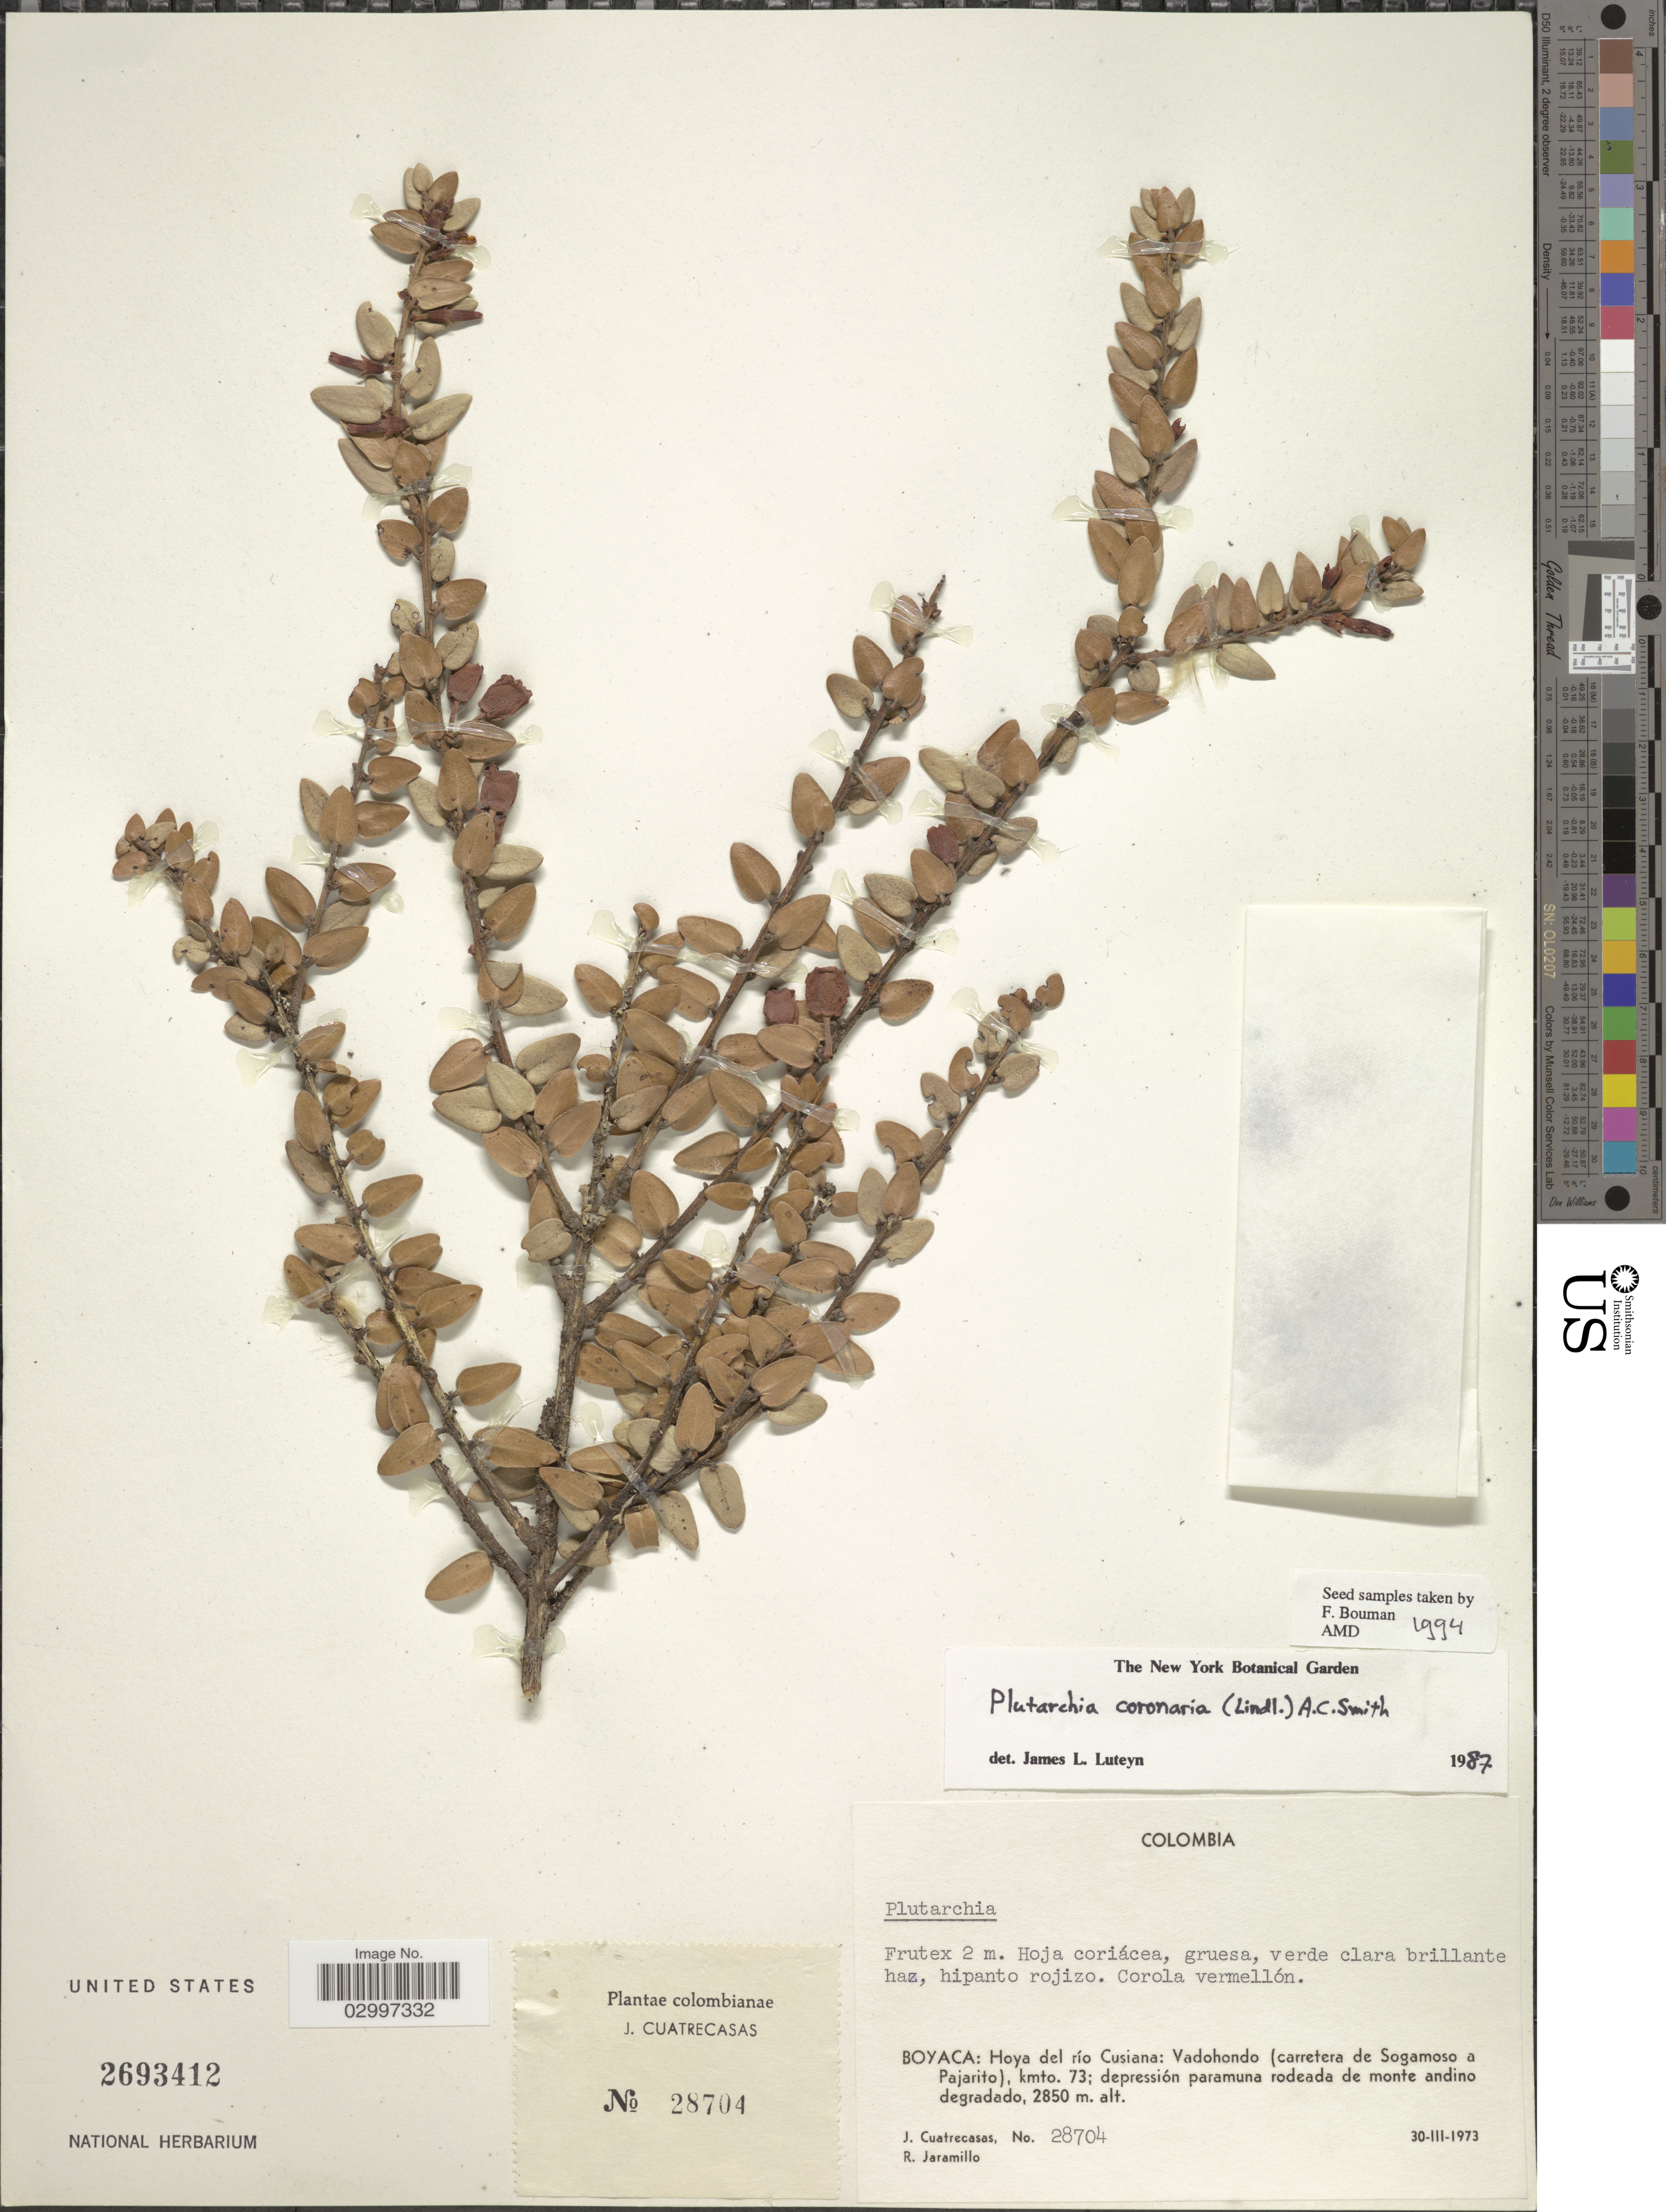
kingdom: Plantae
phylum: Tracheophyta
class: Magnoliopsida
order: Ericales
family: Ericaceae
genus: Plutarchia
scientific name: Plutarchia coronaria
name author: (Linden) A.C. Sm.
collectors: J. Cuatrecasas & R. Jaramillo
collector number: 28704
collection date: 1973-03-30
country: Colombia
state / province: Boyacá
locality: Hoya del río Cusiana: Vadohondo (carretera de Sogamoso a Pajarito), kmto. 73.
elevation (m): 2850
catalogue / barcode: US 2693412